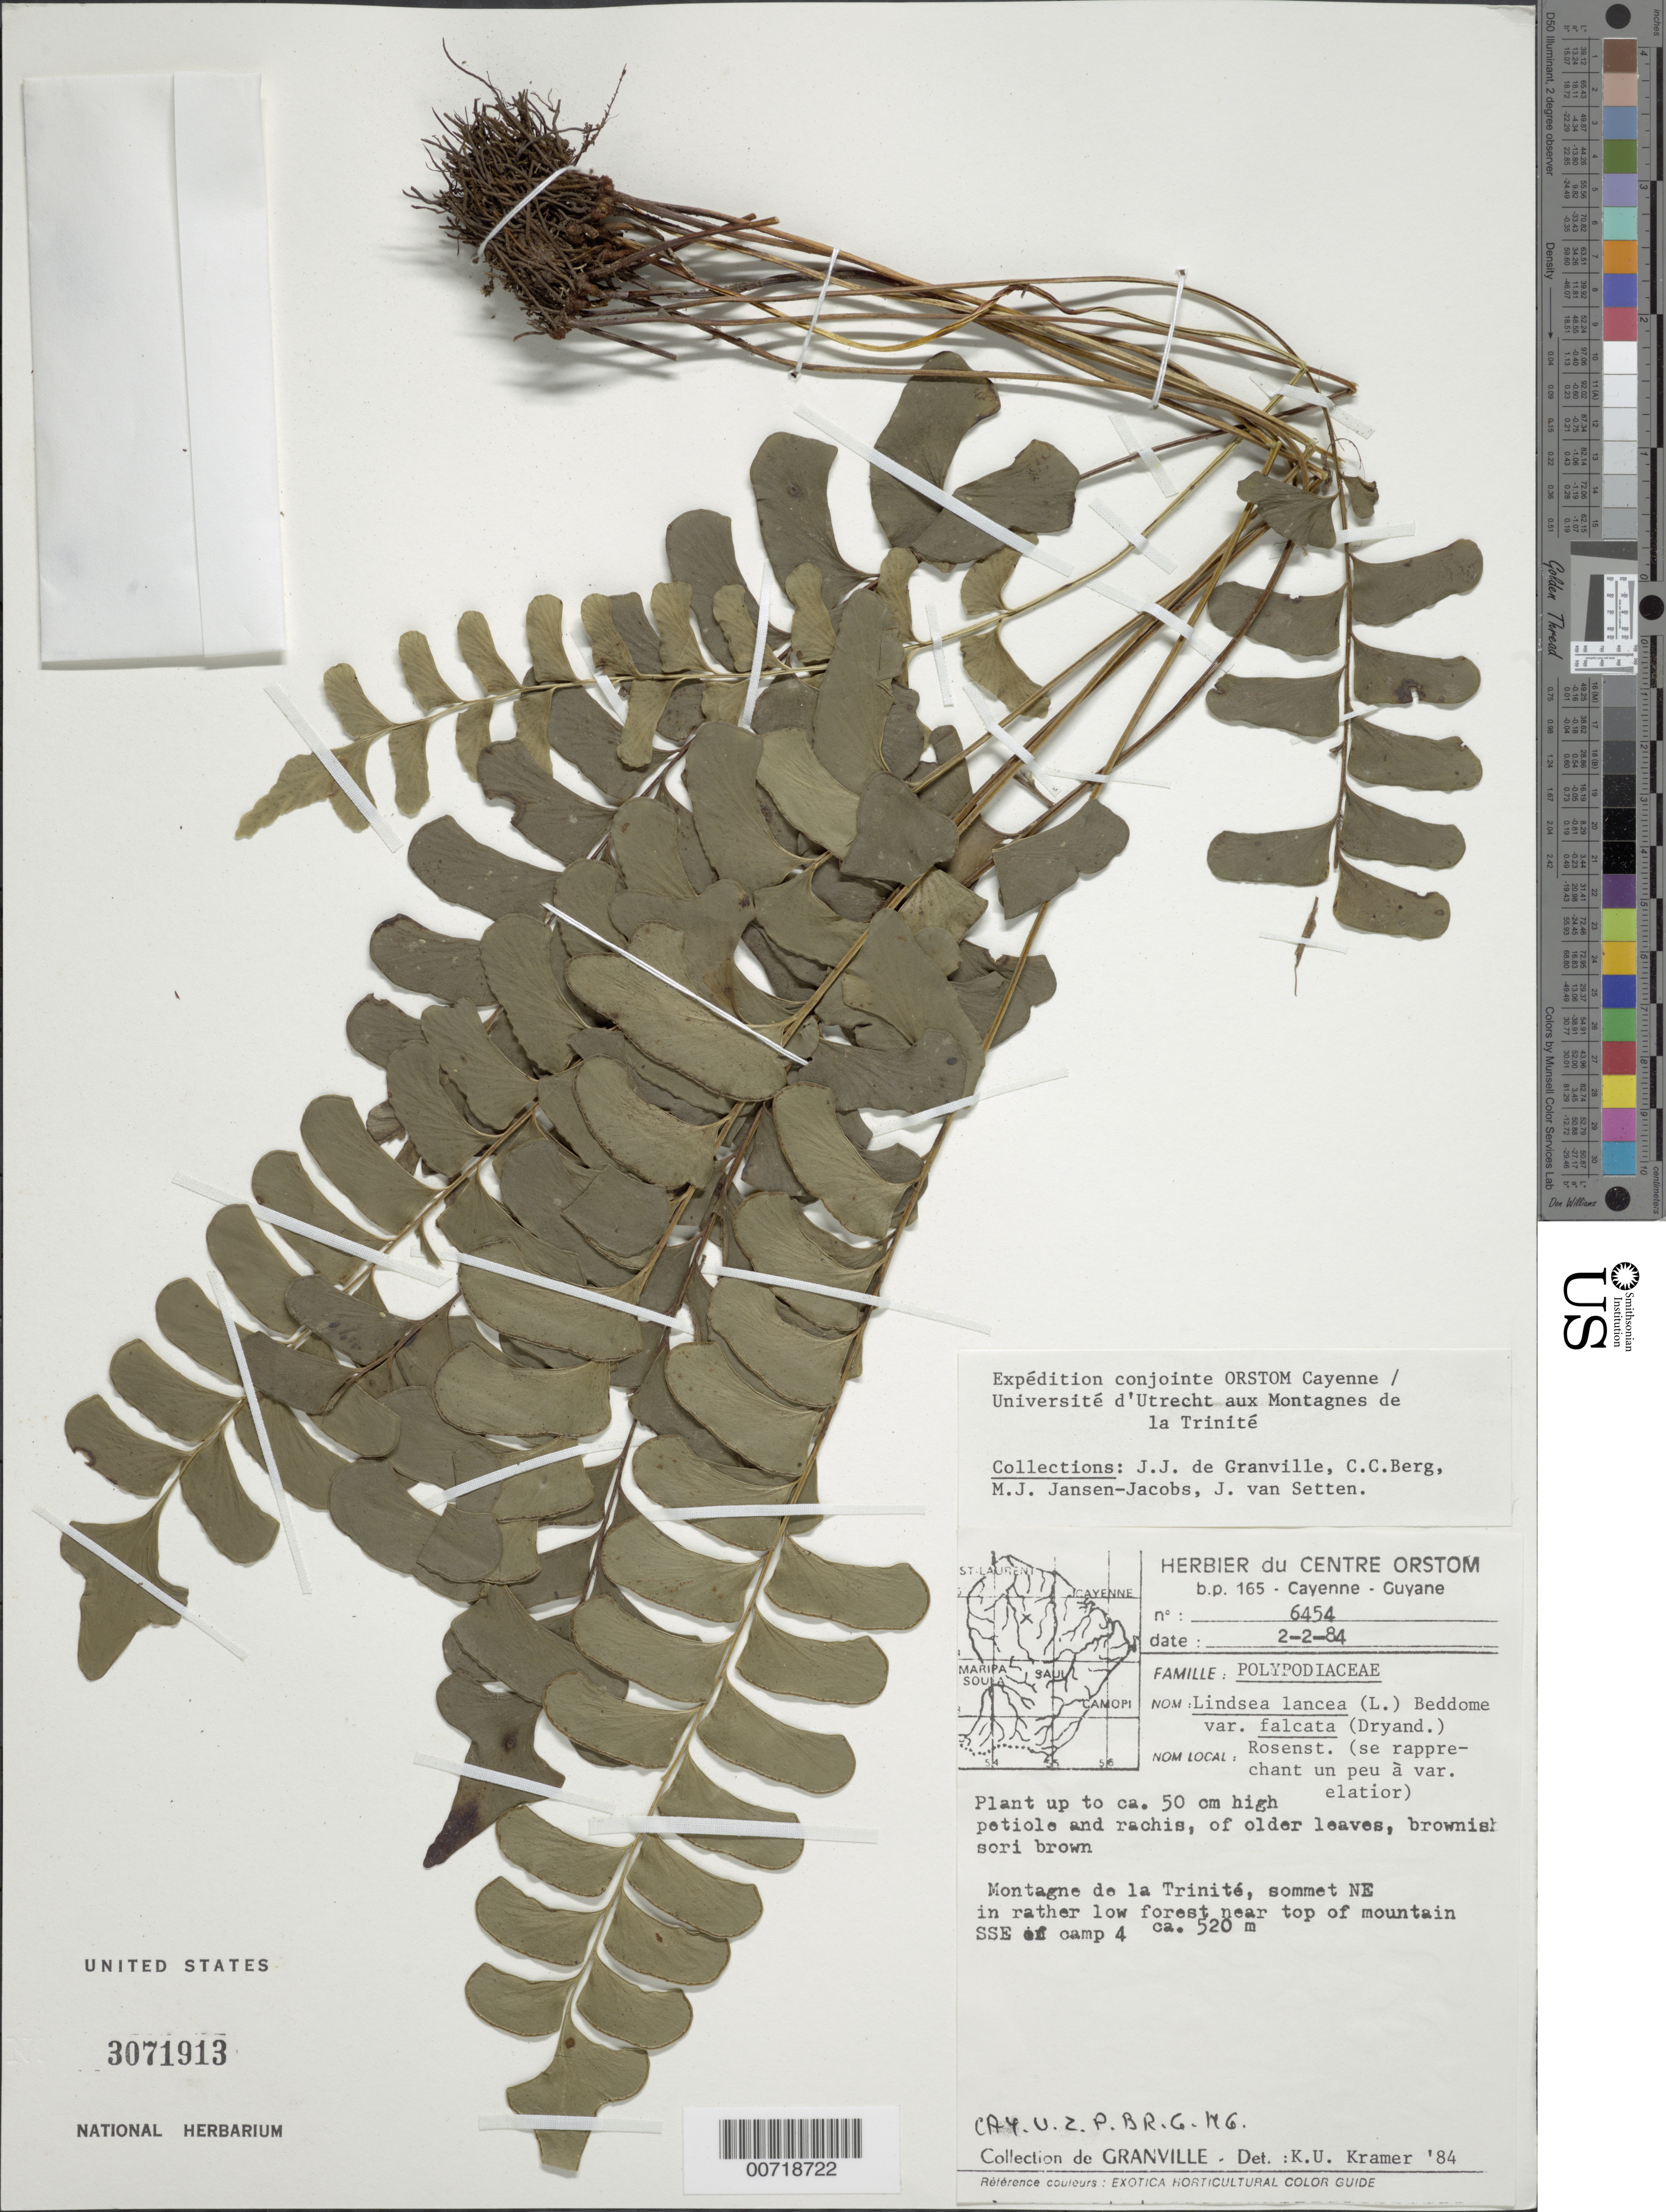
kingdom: Plantae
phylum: Tracheophyta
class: Polypodiopsida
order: Polypodiales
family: Lindsaeaceae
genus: Lindsaea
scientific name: Lindsaea lancea var. falcata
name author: (Dryand.) Rosenst.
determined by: Kramer, K. U.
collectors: J.-J. de Granville, C. C. Berg, M. J. Jansen-Jacobs & J. van Setten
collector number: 6454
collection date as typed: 2-Feb-84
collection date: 1984-02-02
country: French Guiana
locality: Montagnes de la Trinité, sommet NE, SSE of camp 4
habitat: Low forest near top of mountain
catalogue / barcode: US 3071913